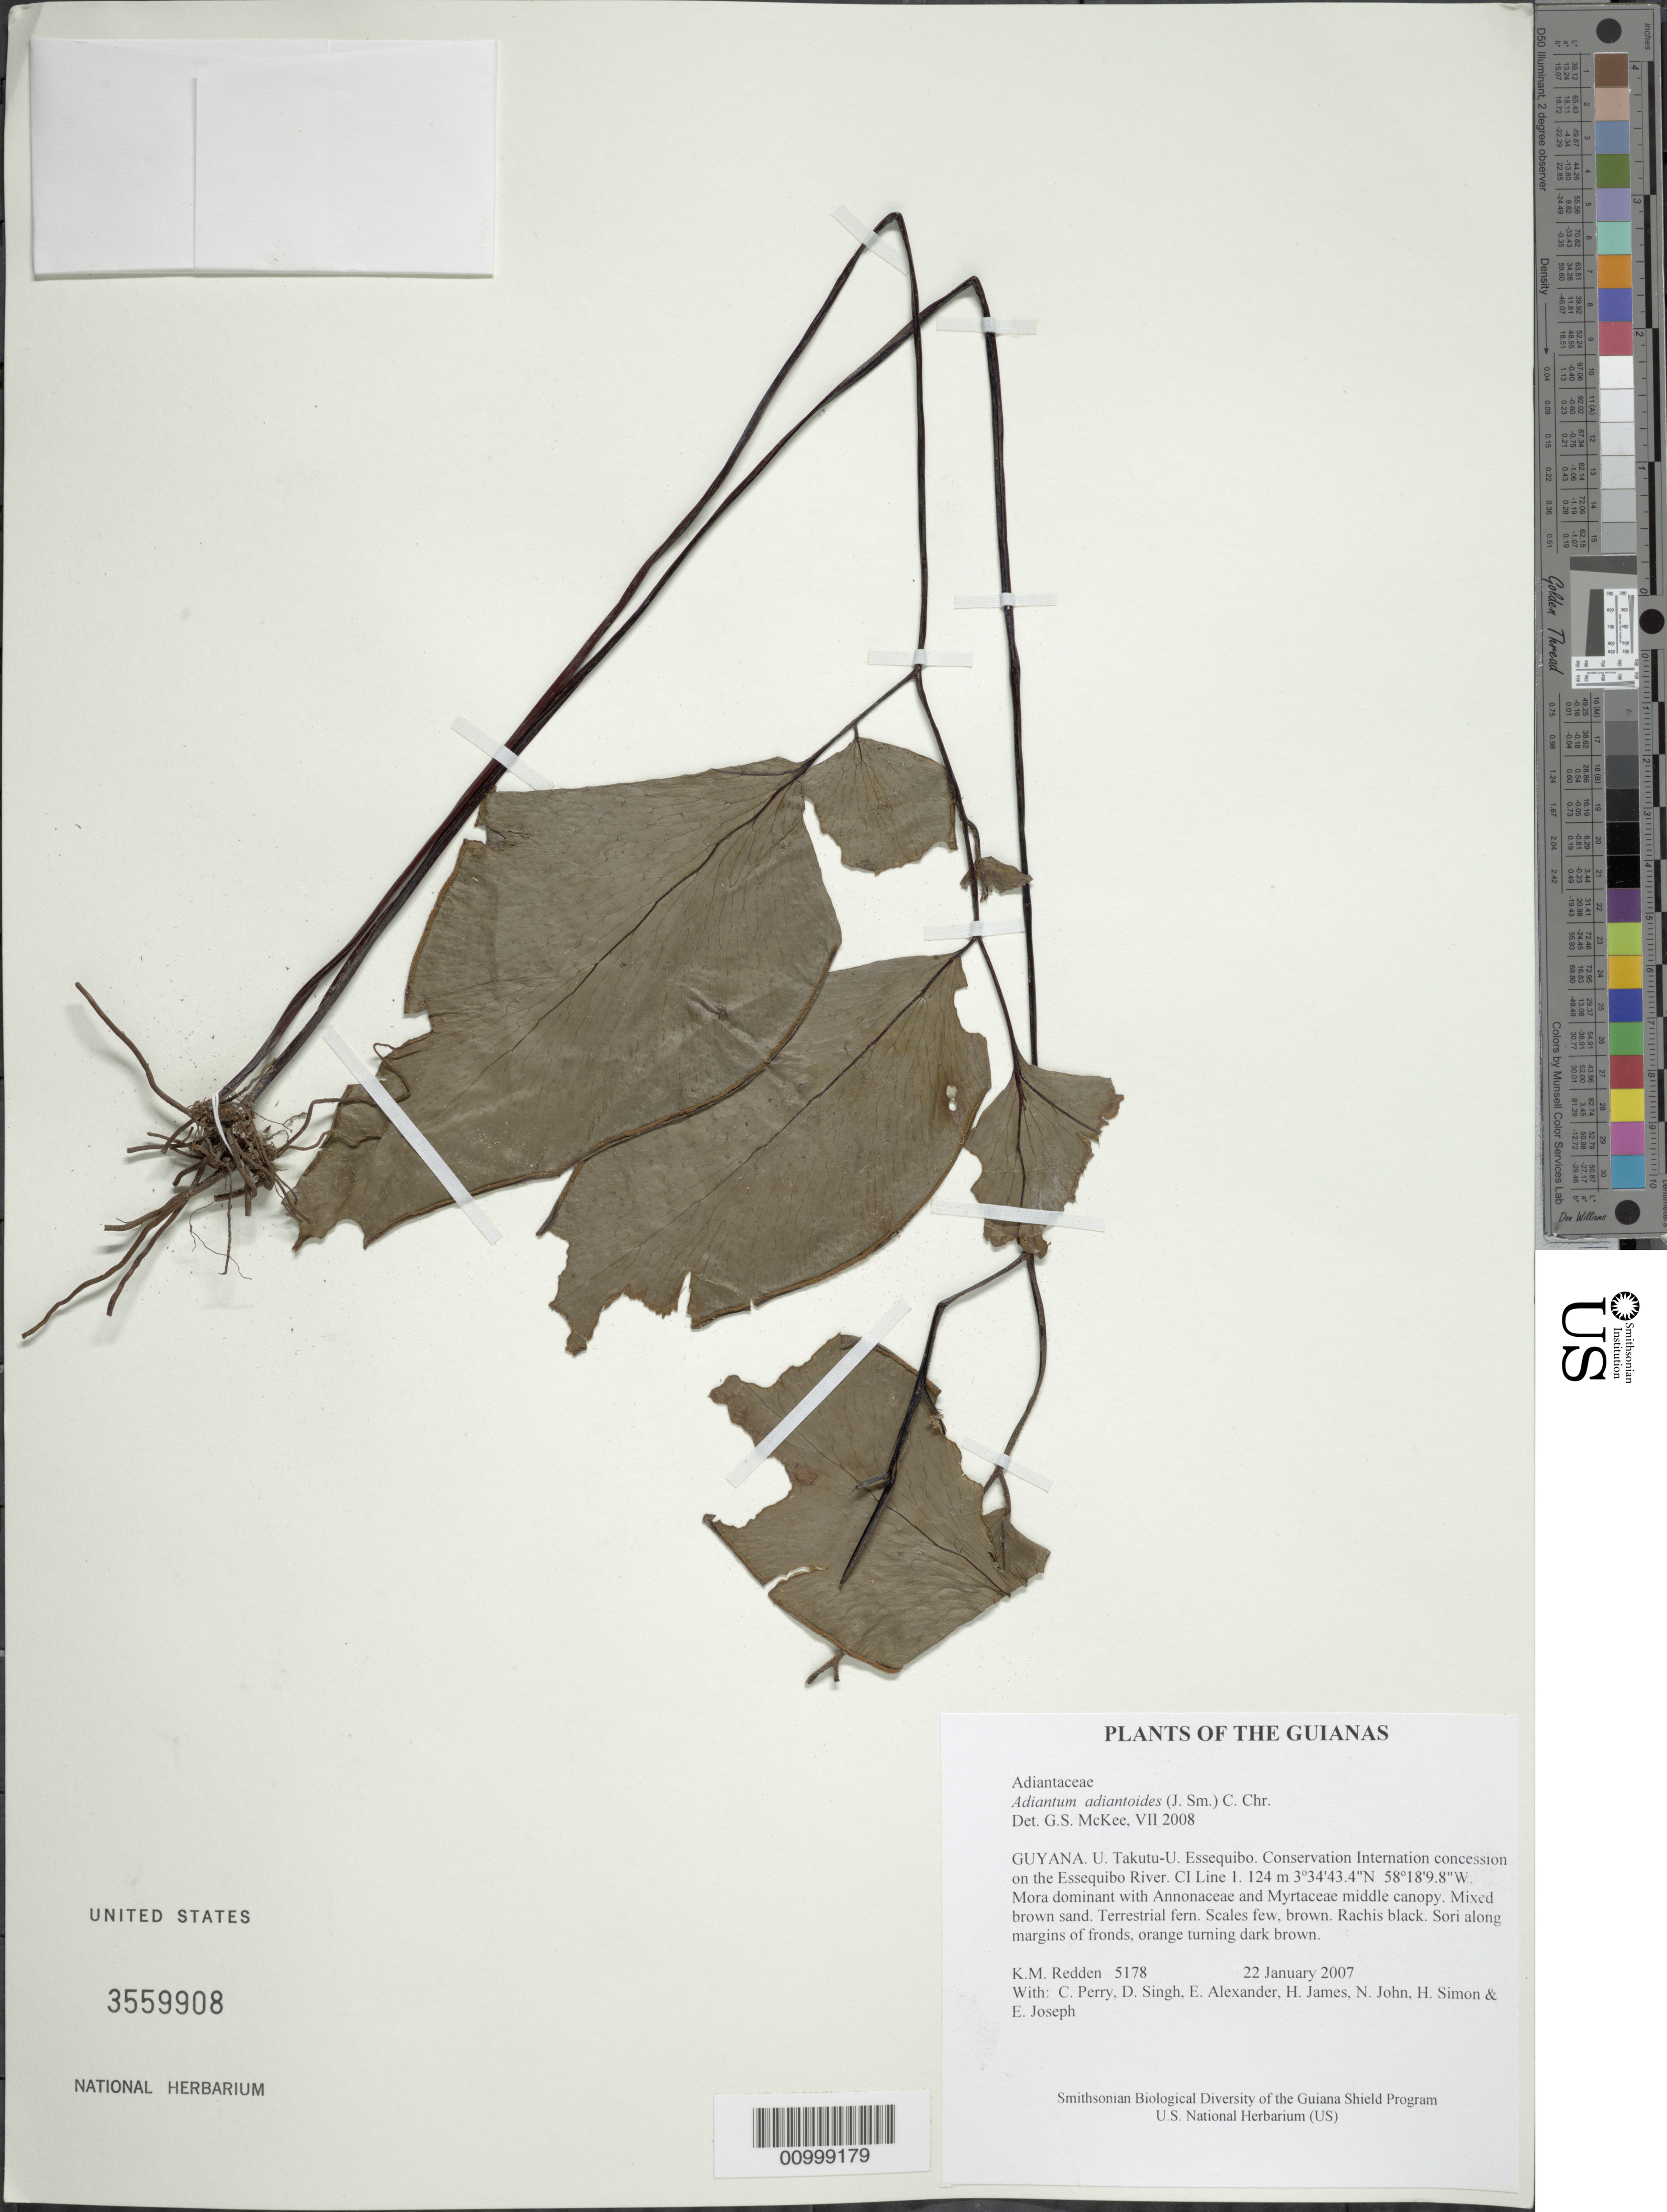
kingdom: Plantae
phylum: Tracheophyta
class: Polypodiopsida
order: Polypodiales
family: Pteridaceae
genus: Adiantum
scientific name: Adiantum adiantoides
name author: (J. Sm.) C. Chr.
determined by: McKee, G. S., (US), NMNH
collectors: K. M. Redden, C. Perry, D. Singh, E. Alexander, H. James, N. John, H. Simon & E. Joseph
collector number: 5178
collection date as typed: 22 January 2007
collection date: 2007-01-22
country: Guyana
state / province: U. Takutu-U. Essequibo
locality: Conservation International concession on the Essequibo River. CI Line 1.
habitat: Mora dominant with Annonaceae and Myrtaceae middle canopy. Mixed brown sand.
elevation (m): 124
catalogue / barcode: US 3559908